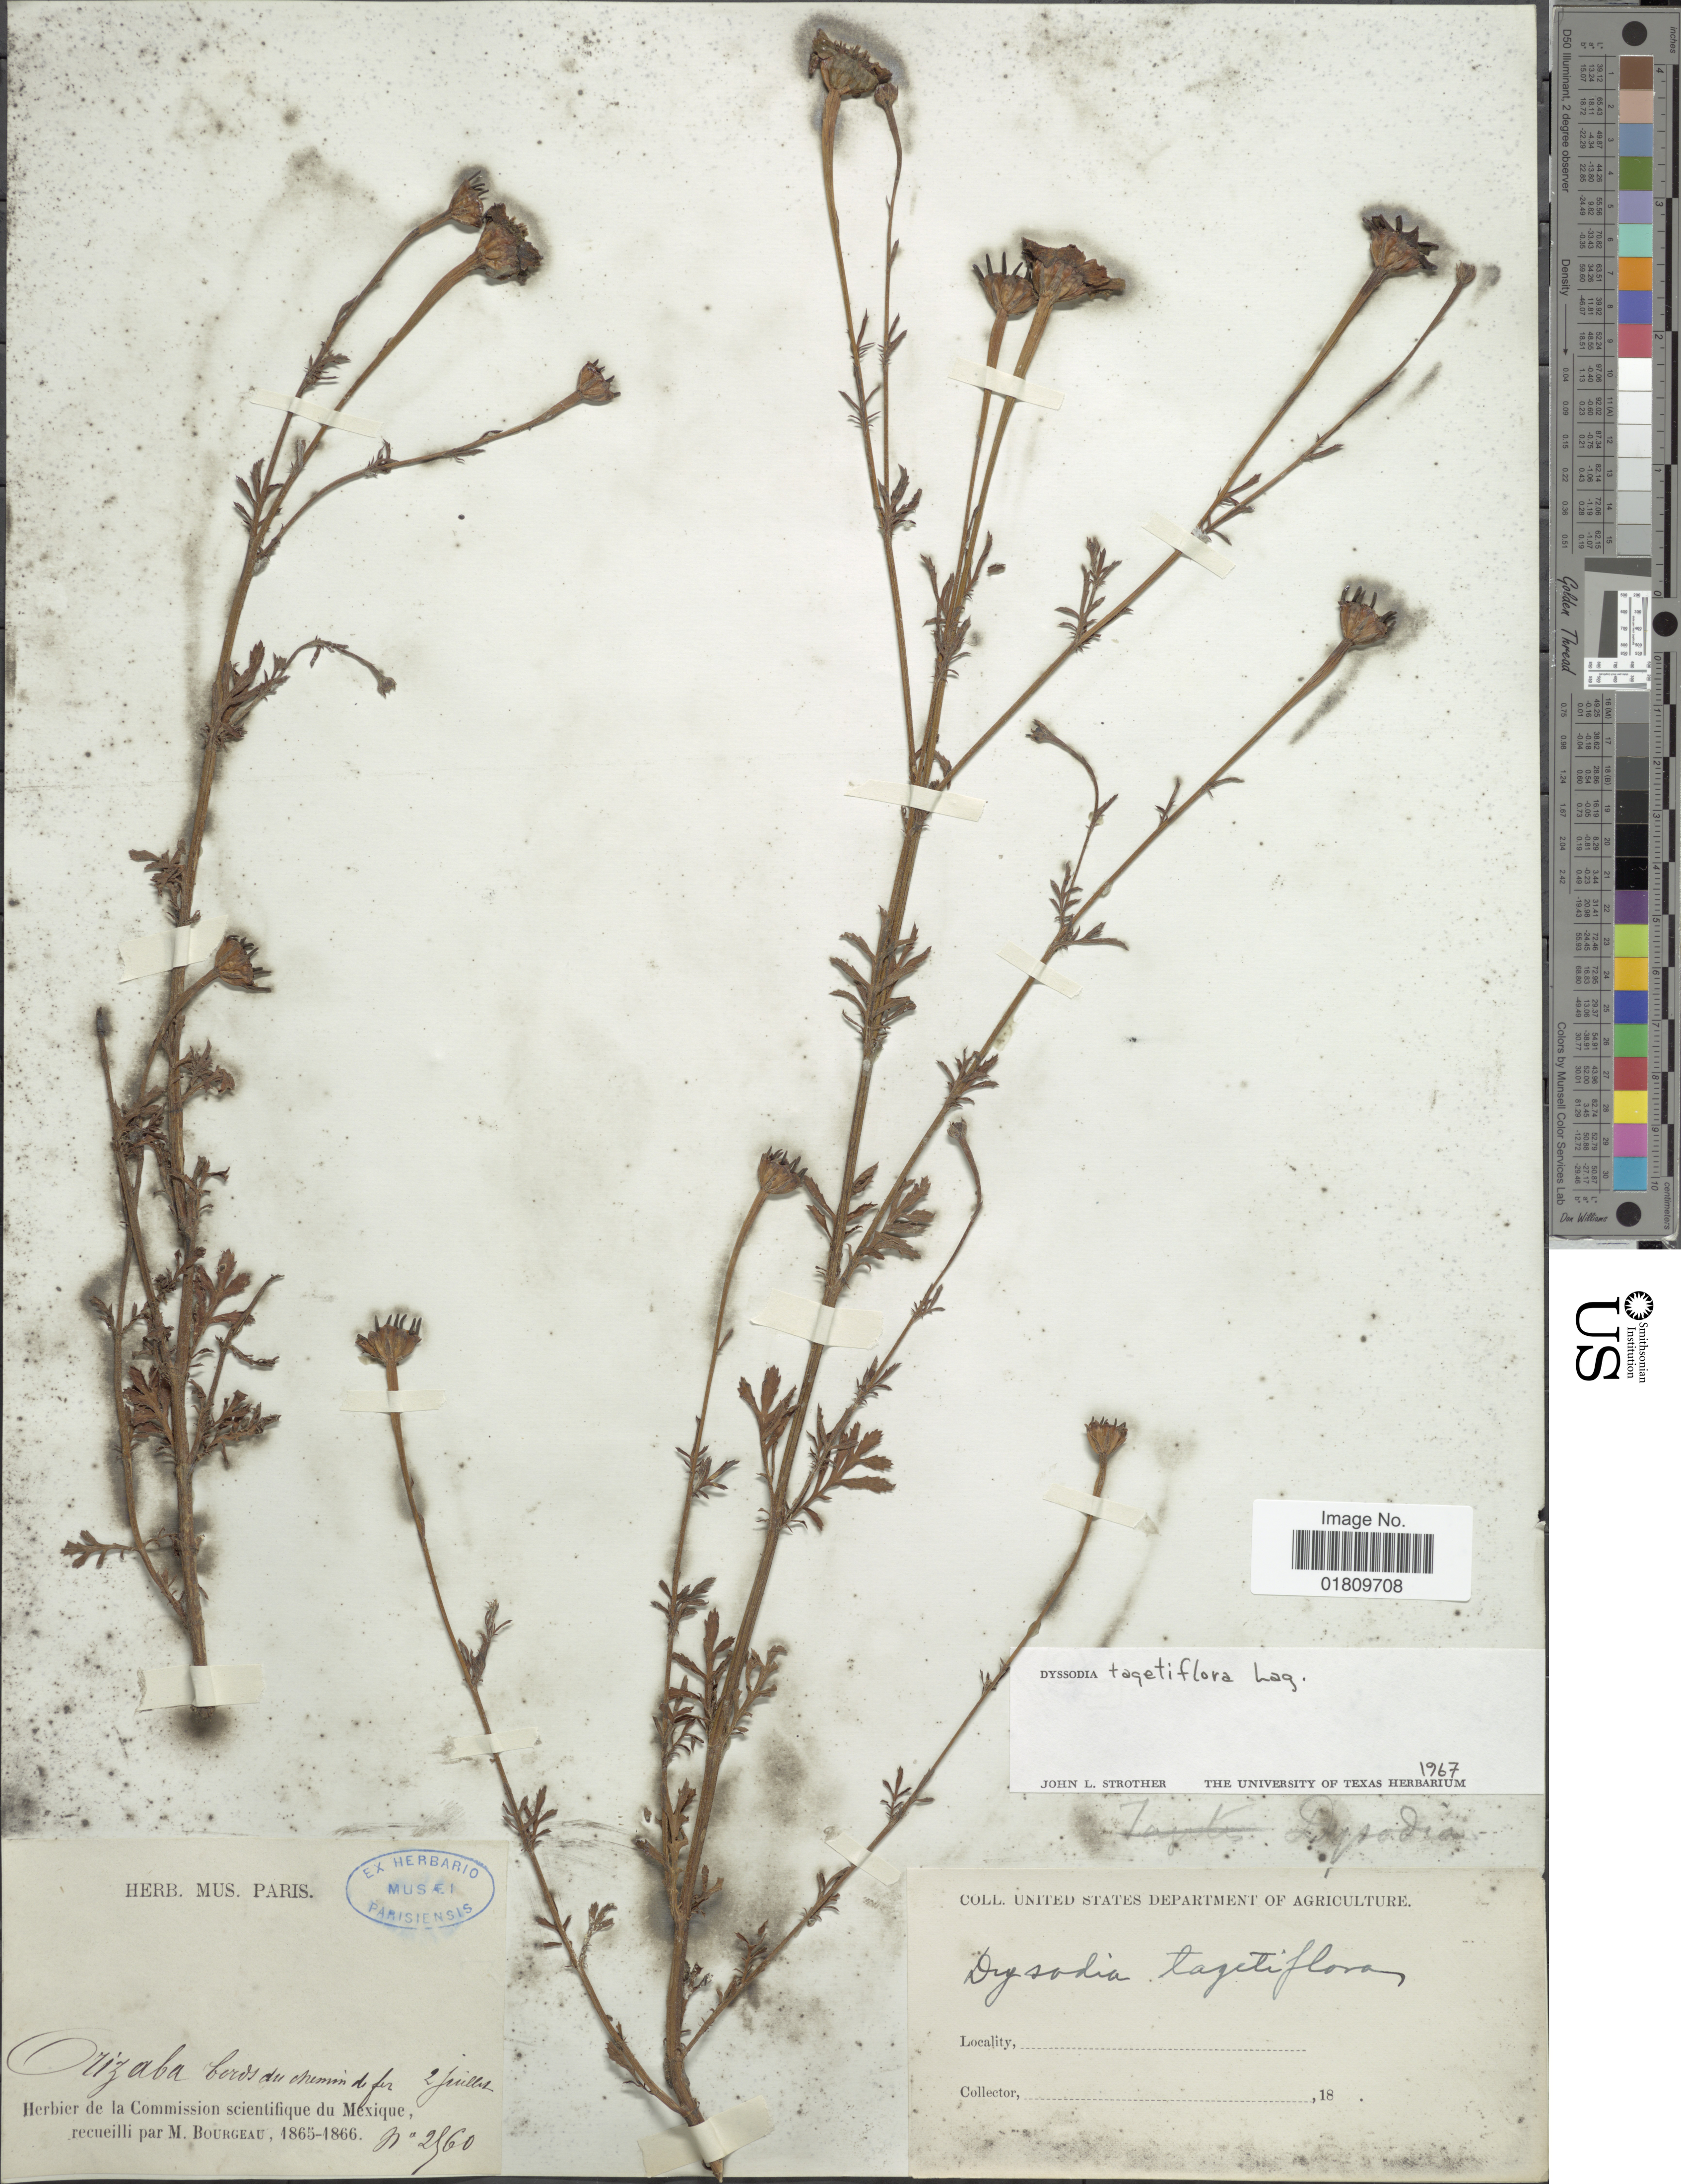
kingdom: Plantae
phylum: Tracheophyta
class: Magnoliopsida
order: Asterales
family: Asteraceae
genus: Dyssodia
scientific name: Dyssodia tagetiflora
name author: Lag.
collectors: M. Bourgeau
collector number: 2860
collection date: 1865-07-02/1866-07-02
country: Mexico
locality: Orizaba, bords du chemin de fer [edge of railroad]